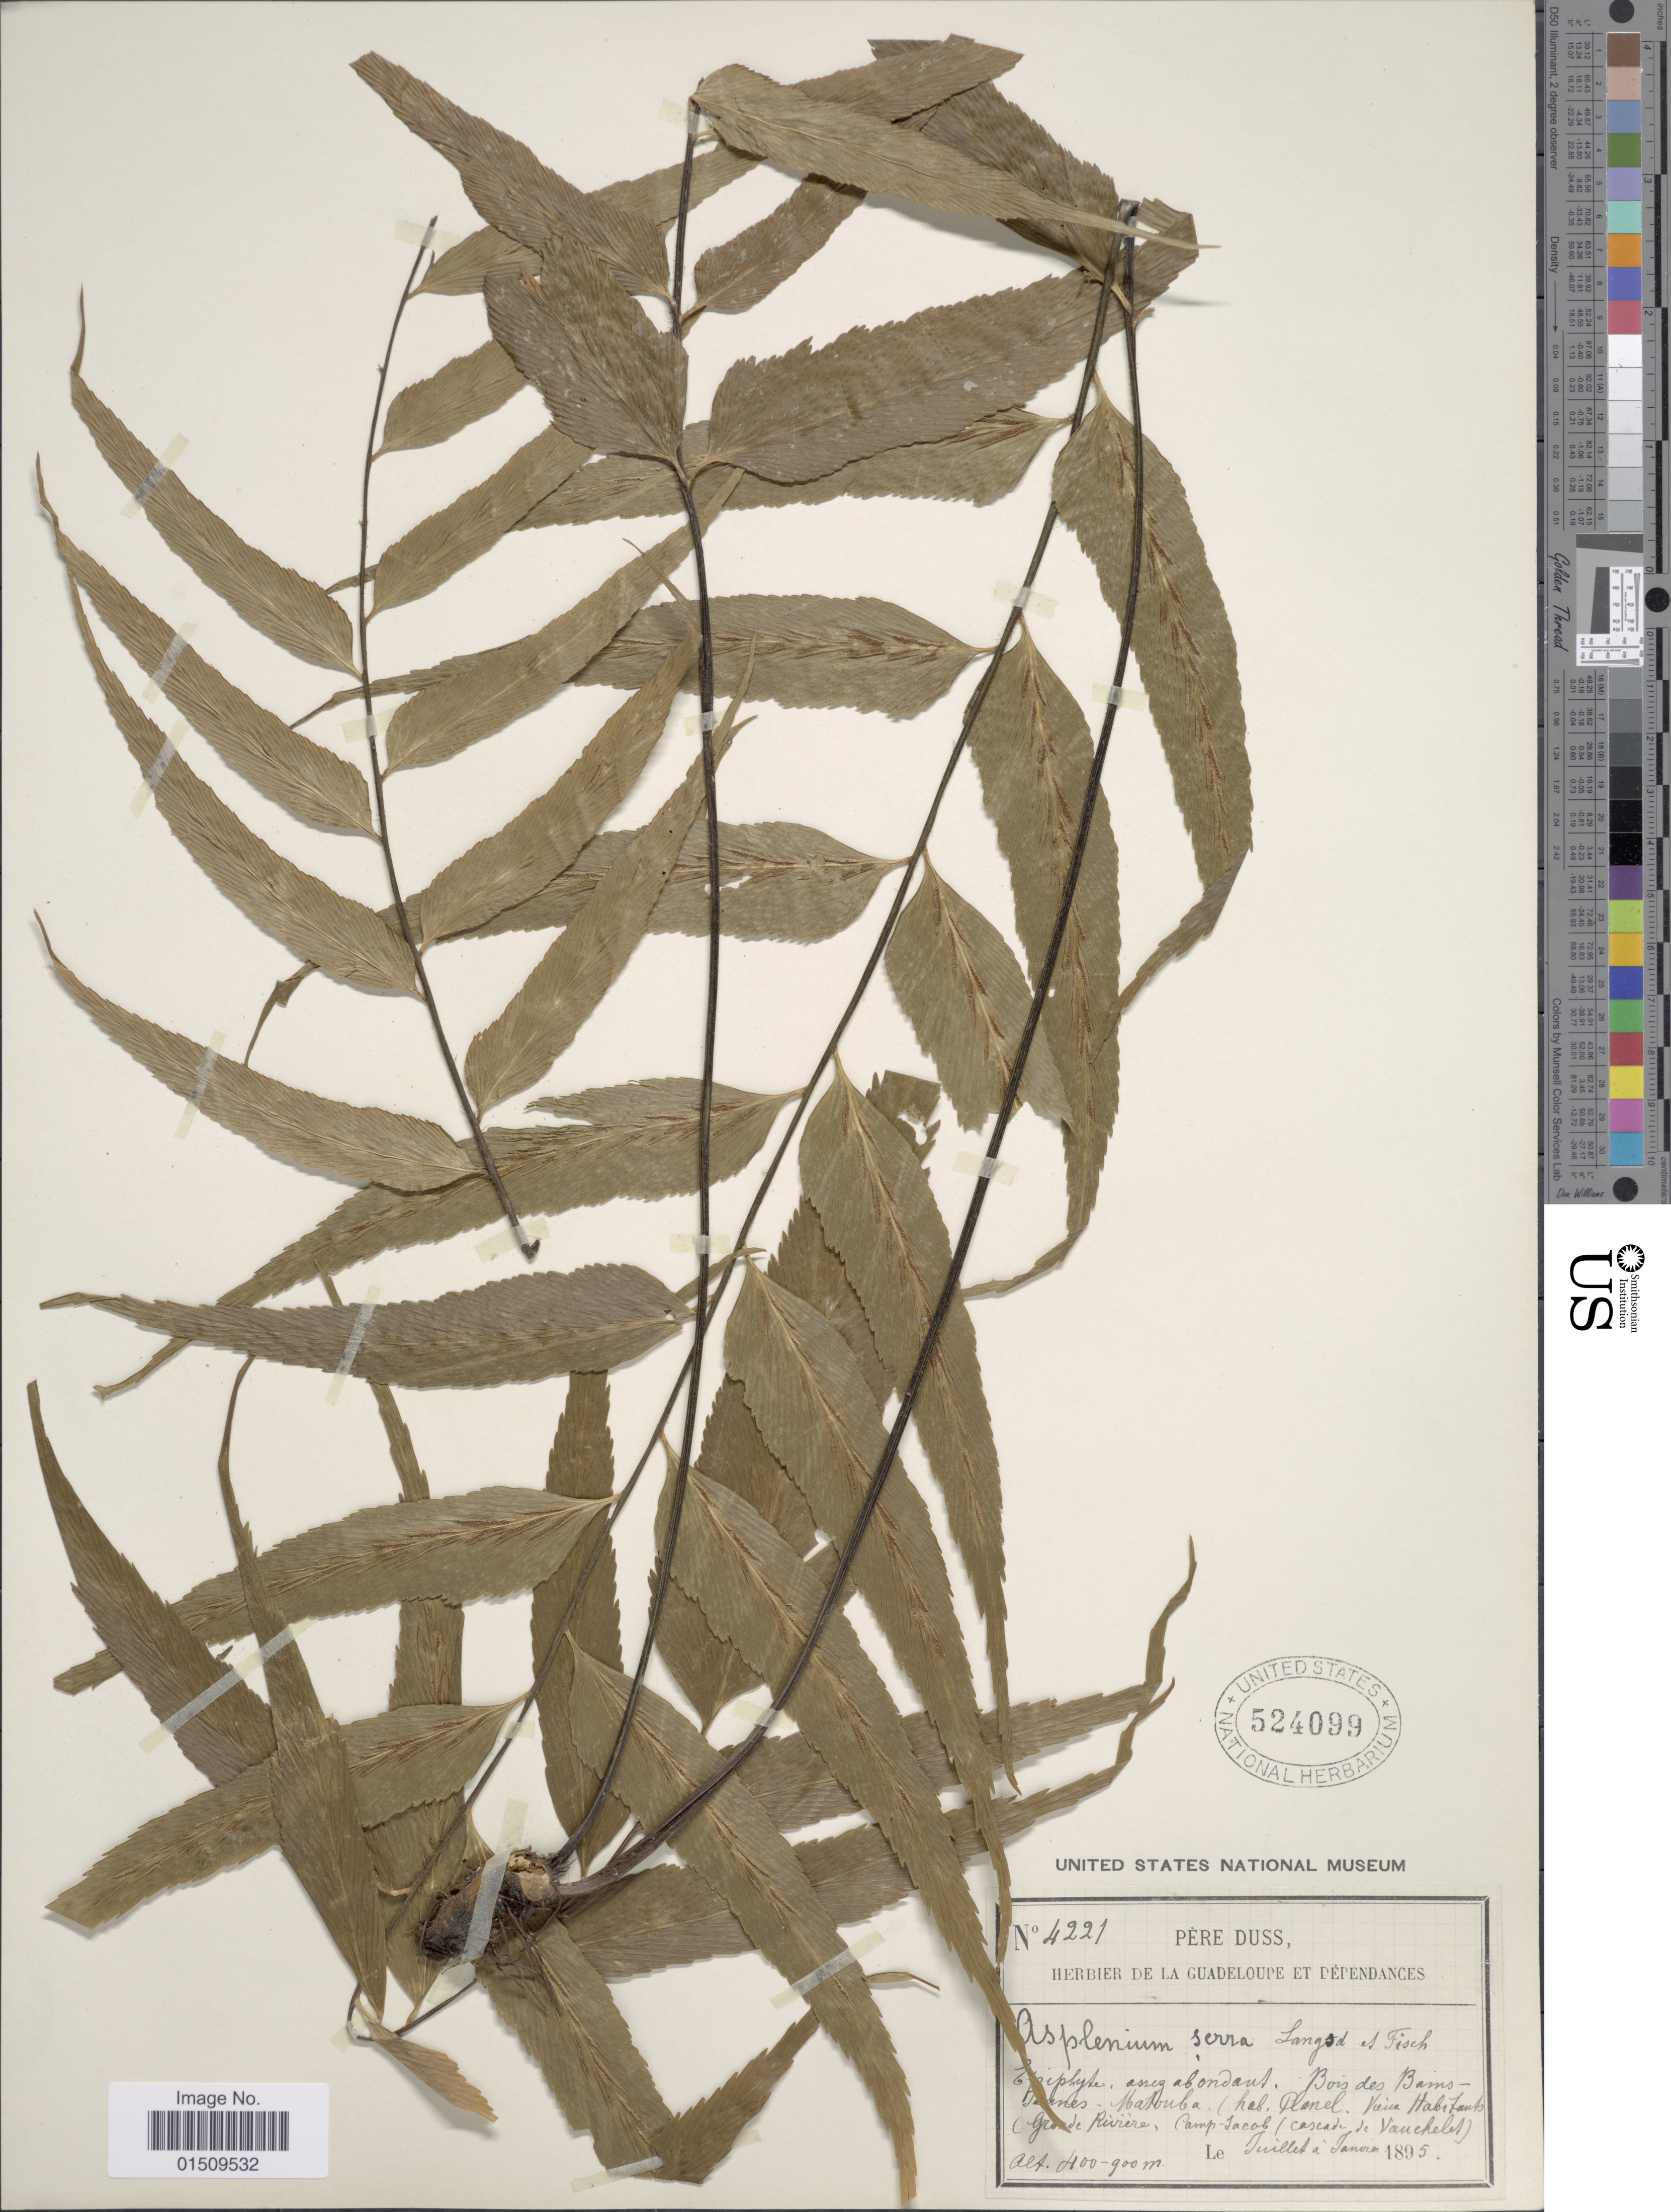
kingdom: Plantae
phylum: Tracheophyta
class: Polypodiopsida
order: Polypodiales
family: Aspleniaceae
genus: Asplenium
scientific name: Asplenium serra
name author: Langsd. & Fisch.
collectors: Père Duss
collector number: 4221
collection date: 1895-01/1895-07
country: Guadeloupe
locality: Guadeloupe et Dependance, Matouba, (hab. Planel, Viera Habitants). (Grande Riviere), Camp Jacob.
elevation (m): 400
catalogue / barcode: US 524099